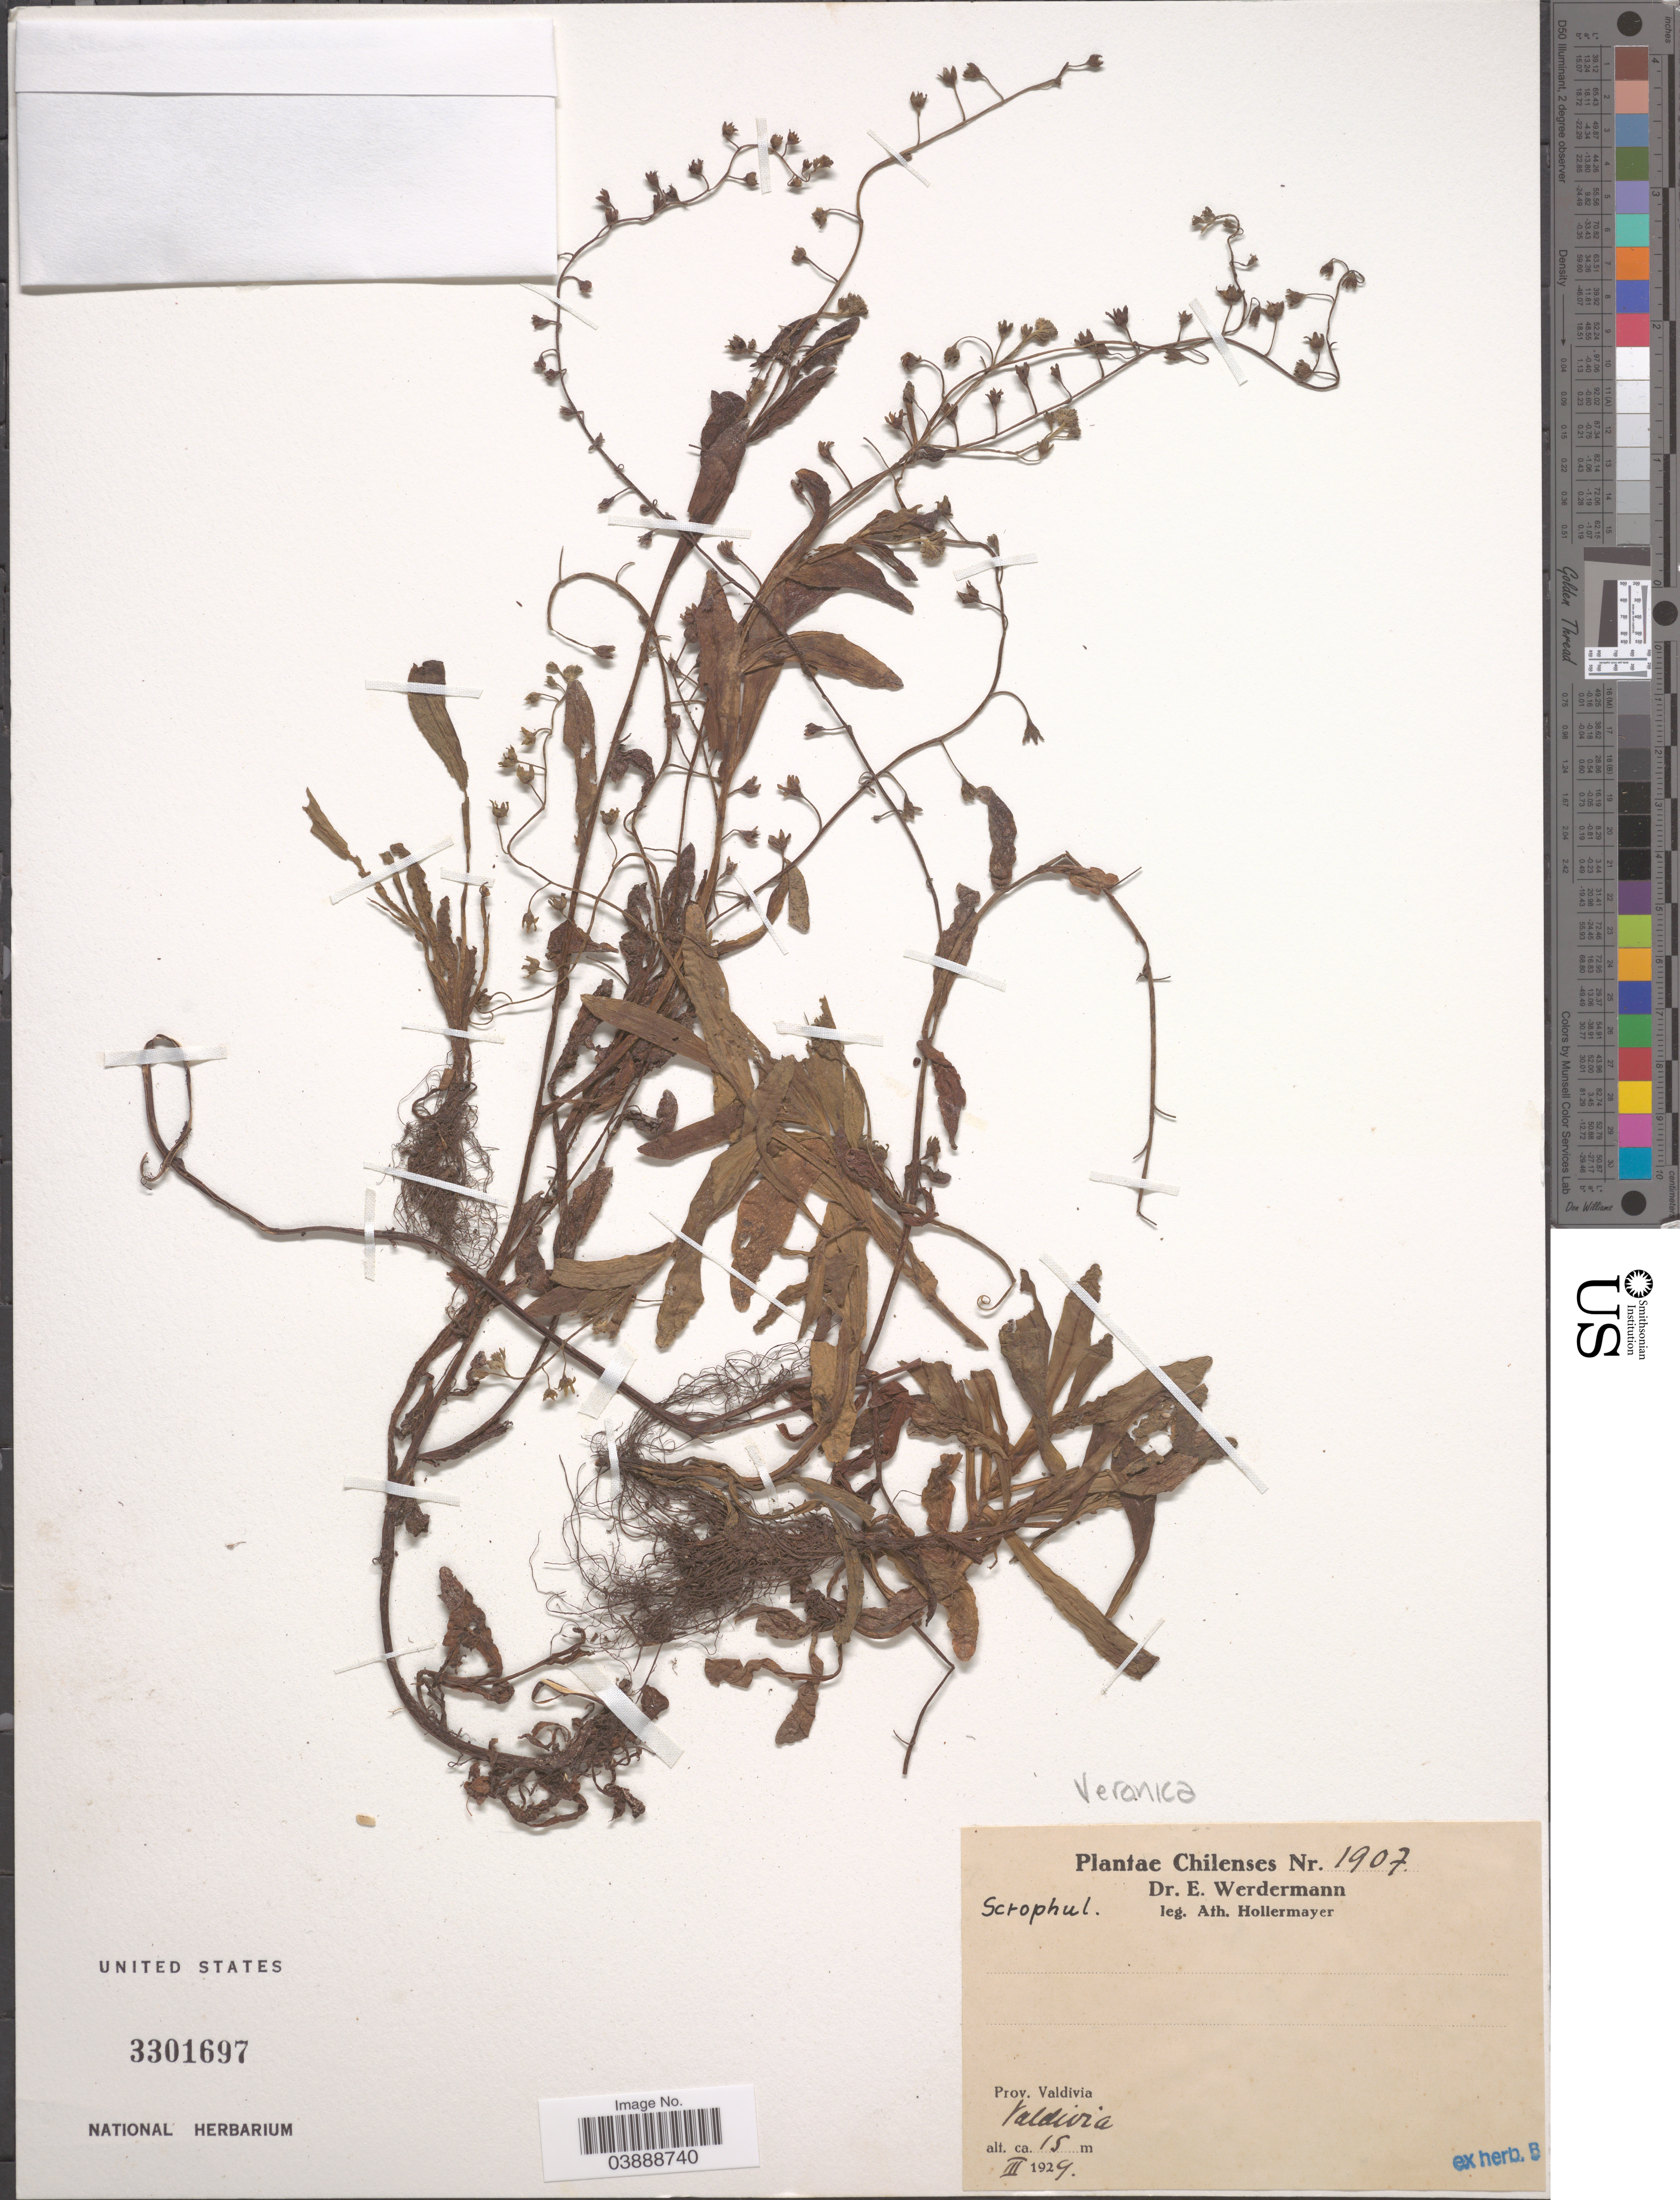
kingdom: Plantae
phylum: Tracheophyta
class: Magnoliopsida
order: Lamiales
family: Plantaginaceae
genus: Veronica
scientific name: Veronica anagallis-aquatica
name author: L.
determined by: Albach, Dirk C.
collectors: A. Hollermayer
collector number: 1907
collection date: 1929-03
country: Chile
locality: Prov. Valdivia.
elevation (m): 15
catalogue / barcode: US 3301697